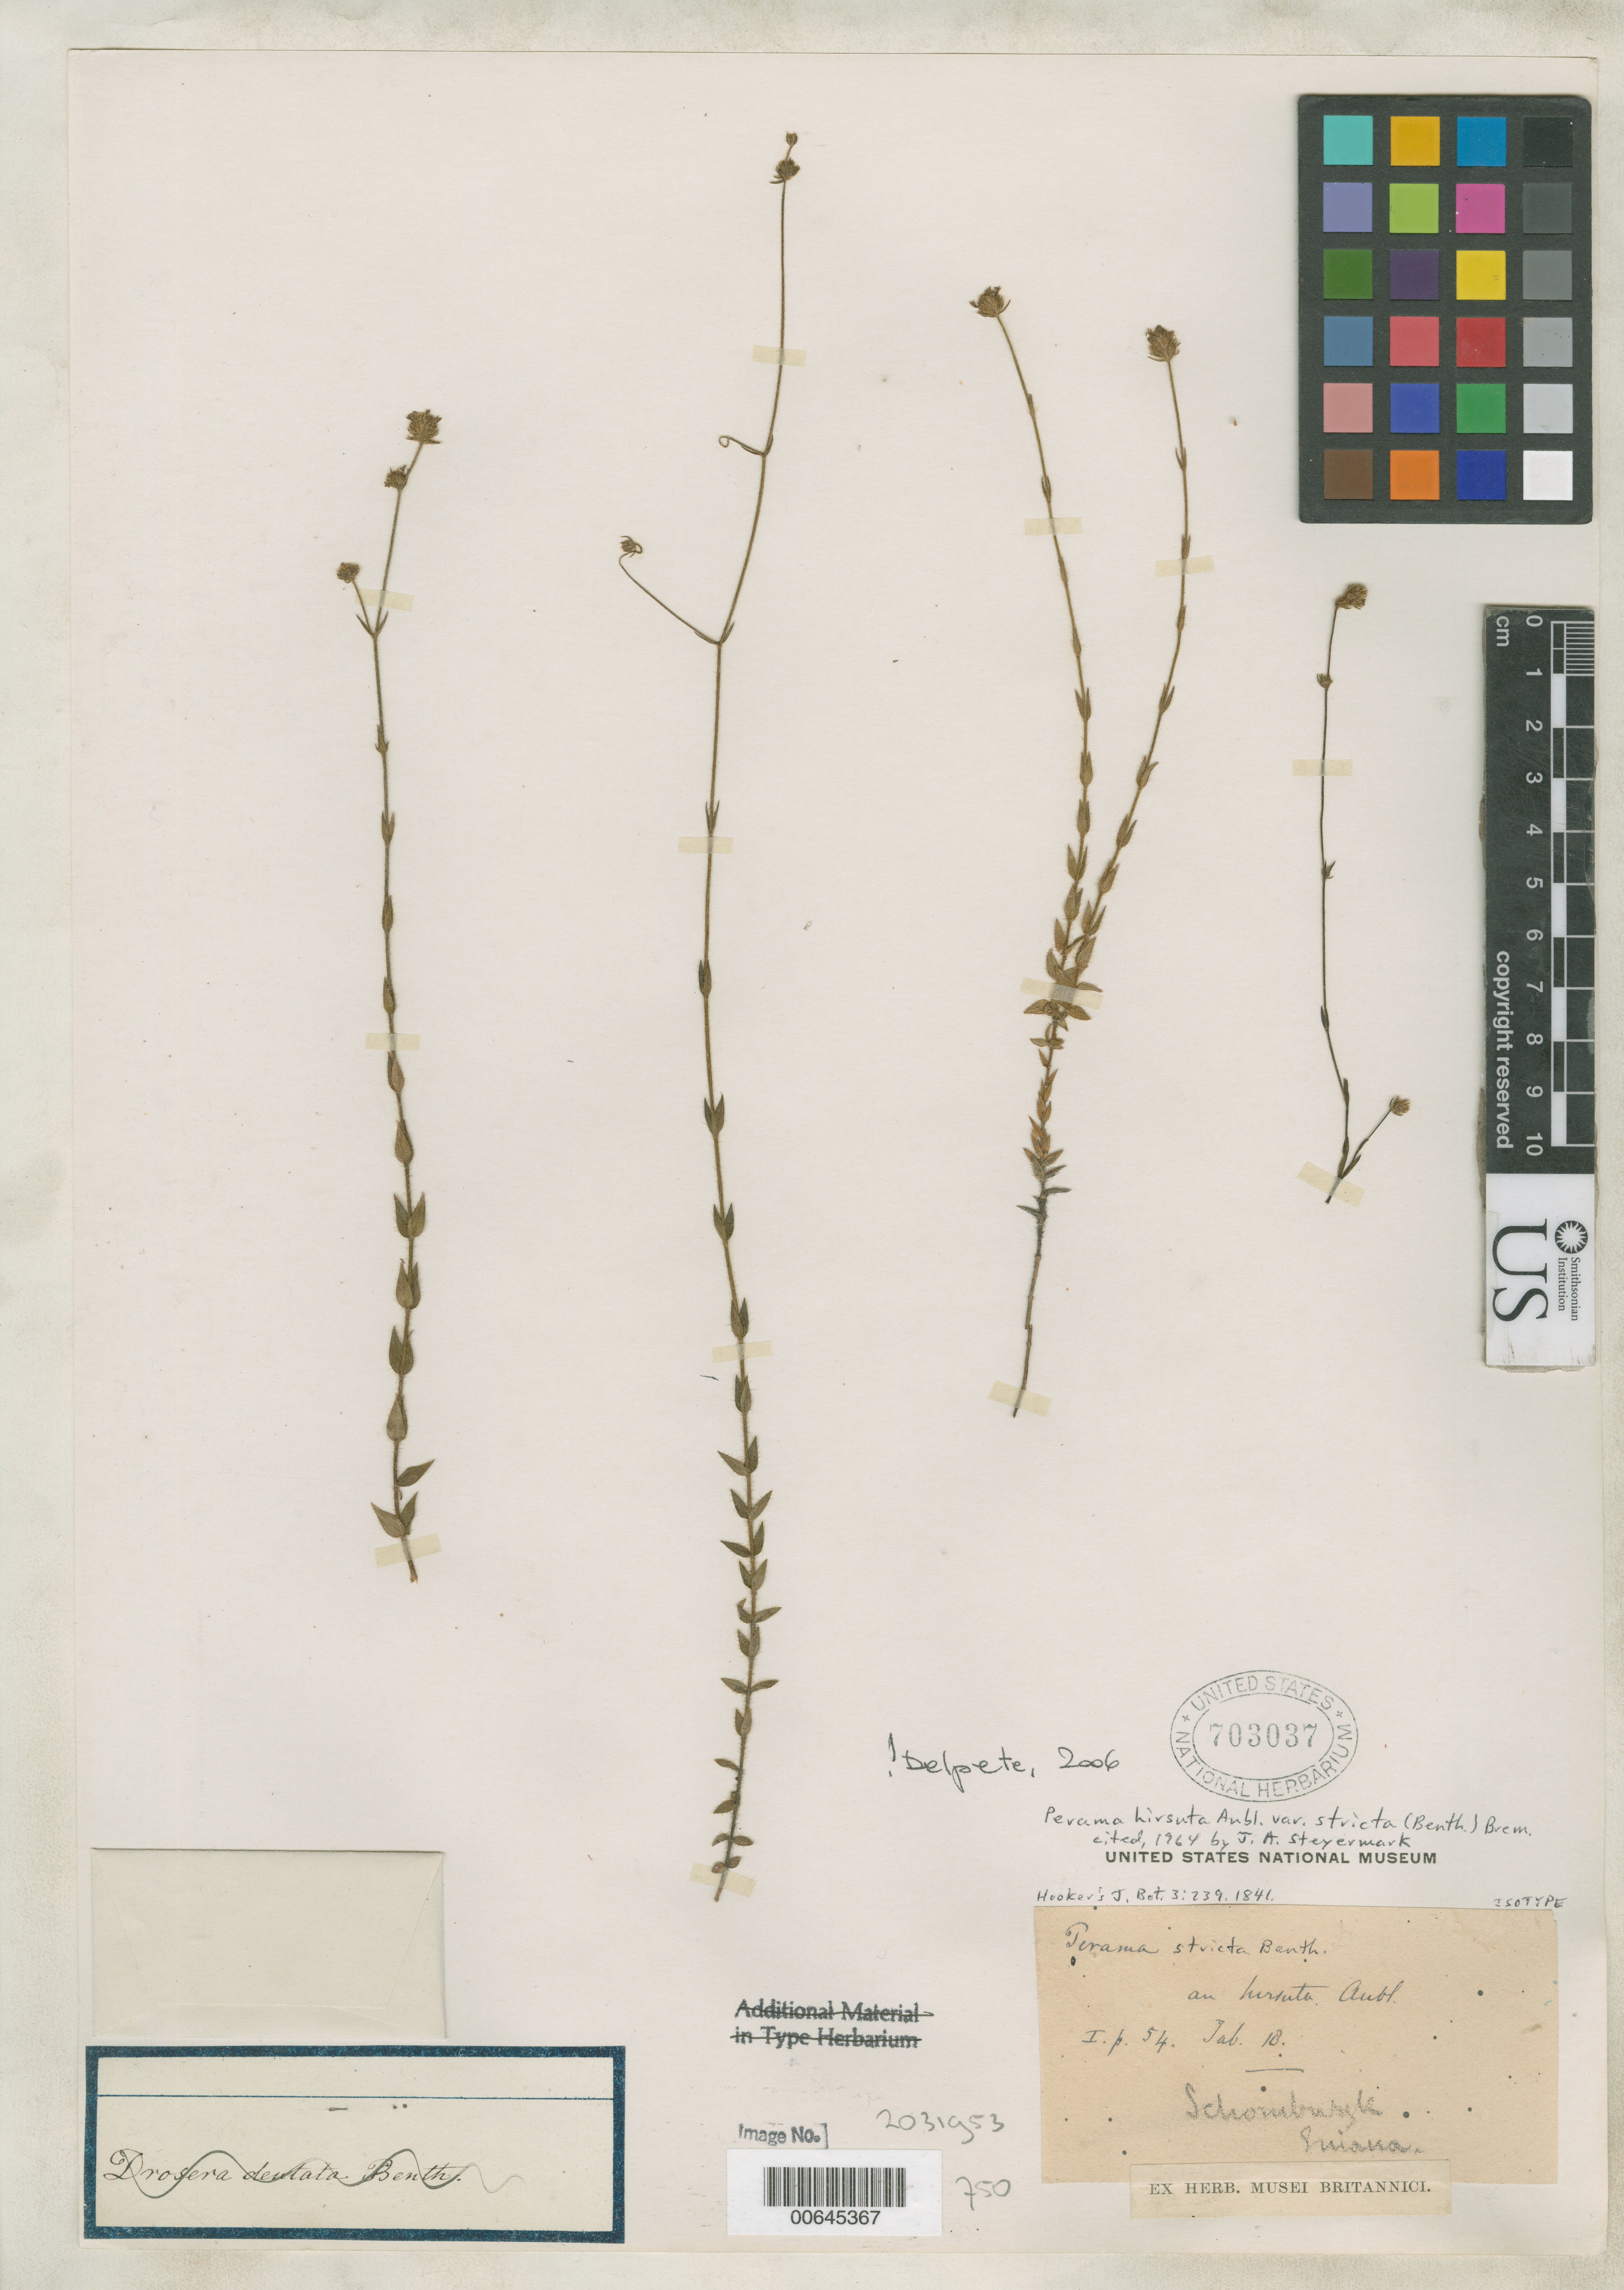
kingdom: Plantae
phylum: Tracheophyta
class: Magnoliopsida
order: Gentianales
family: Rubiaceae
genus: Perama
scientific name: Perama stricta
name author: Benth.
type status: Isotype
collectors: M. R. Schomburgk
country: Guyana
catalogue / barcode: US 703037